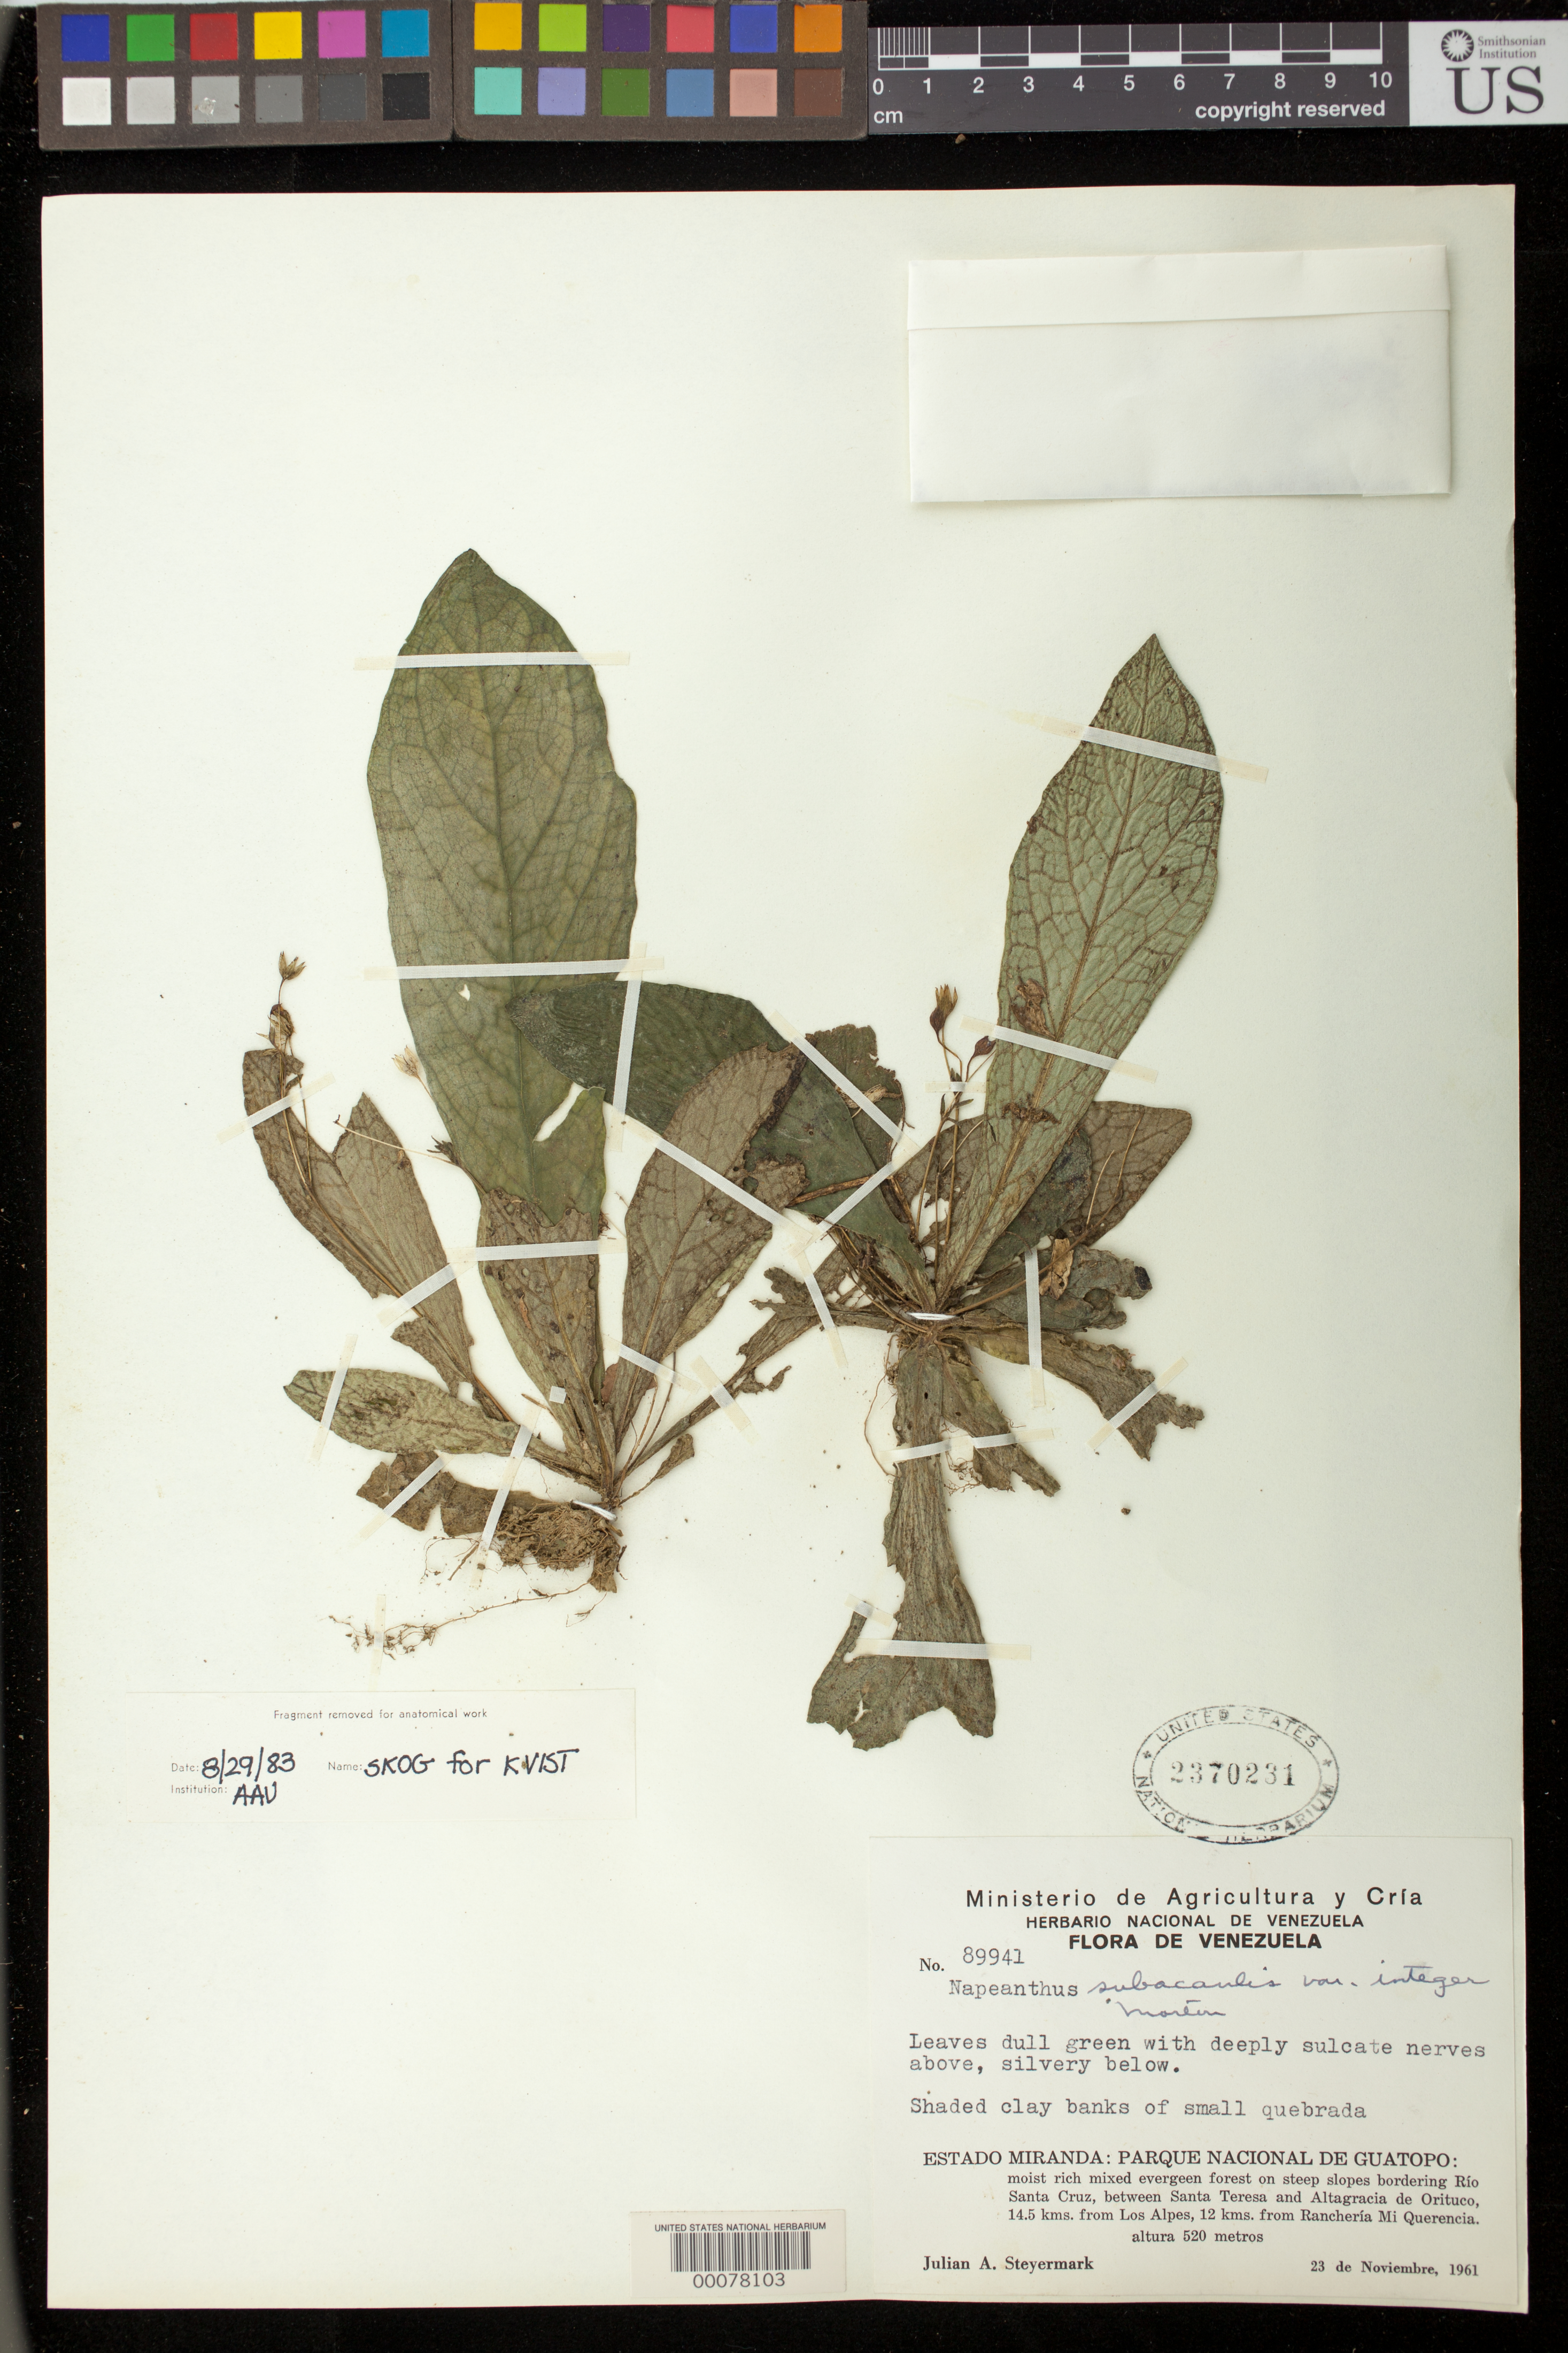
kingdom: Plantae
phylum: Tracheophyta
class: Magnoliopsida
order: Lamiales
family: Gesneriaceae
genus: Napeanthus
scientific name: Napeanthus subacaulis var. integer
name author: C.V. Morton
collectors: J. Steyermark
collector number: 89941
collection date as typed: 23 Nov 1961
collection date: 1961-11-23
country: Venezuela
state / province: Miranda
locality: National Park of Guatopo, bordering Rio Santa Cruz, between Santa Teresa & Altagracia de Orituco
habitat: Shaded clay banks of small quebrada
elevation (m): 520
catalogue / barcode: US 2370231